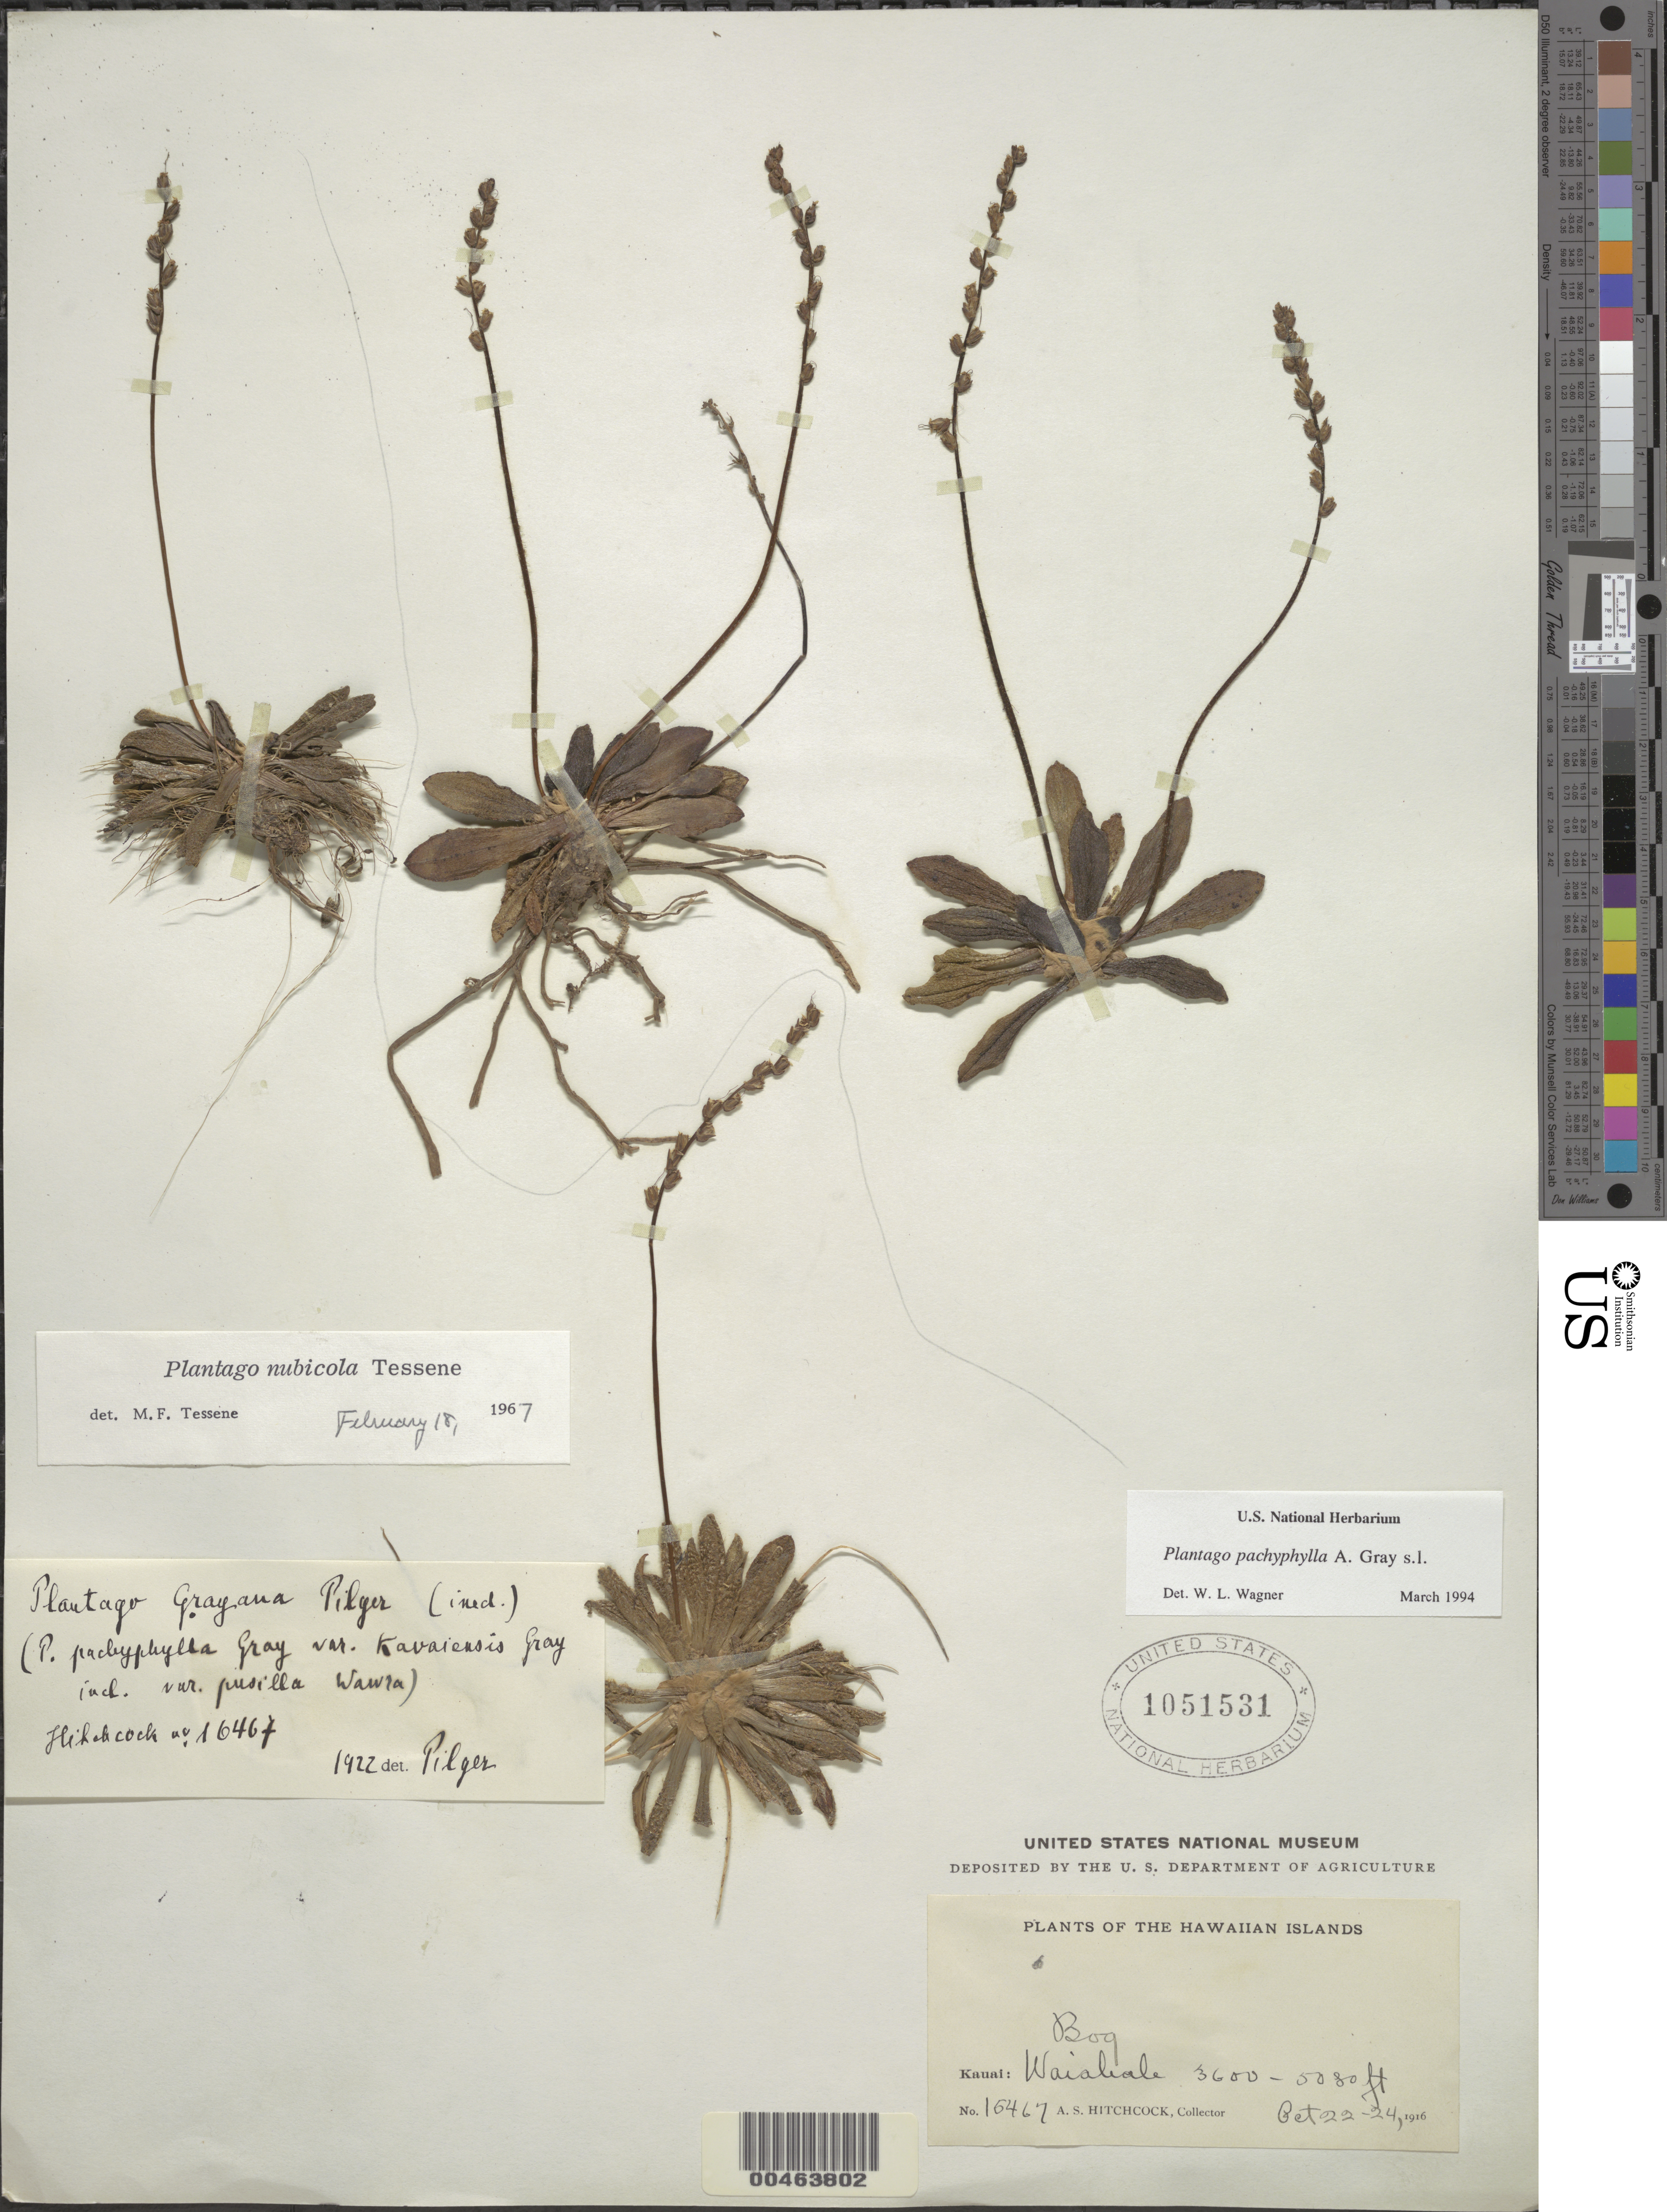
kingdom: Plantae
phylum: Tracheophyta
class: Magnoliopsida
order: Lamiales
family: Plantaginaceae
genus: Plantago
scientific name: Plantago pachyphylla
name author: A. Gray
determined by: Wagner, W. L., (BOT), Smithsonian Institution - National Museum of Natural History (UNITED STATES)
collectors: A. S. Hitchcock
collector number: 15467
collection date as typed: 22 Oct 1916 to 24 Oct 1916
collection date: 1916-10-22/1916-10-24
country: United States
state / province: Hawaii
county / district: Kauai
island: Kaua'i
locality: Waialeale, bog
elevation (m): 1097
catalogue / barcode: US 1051531